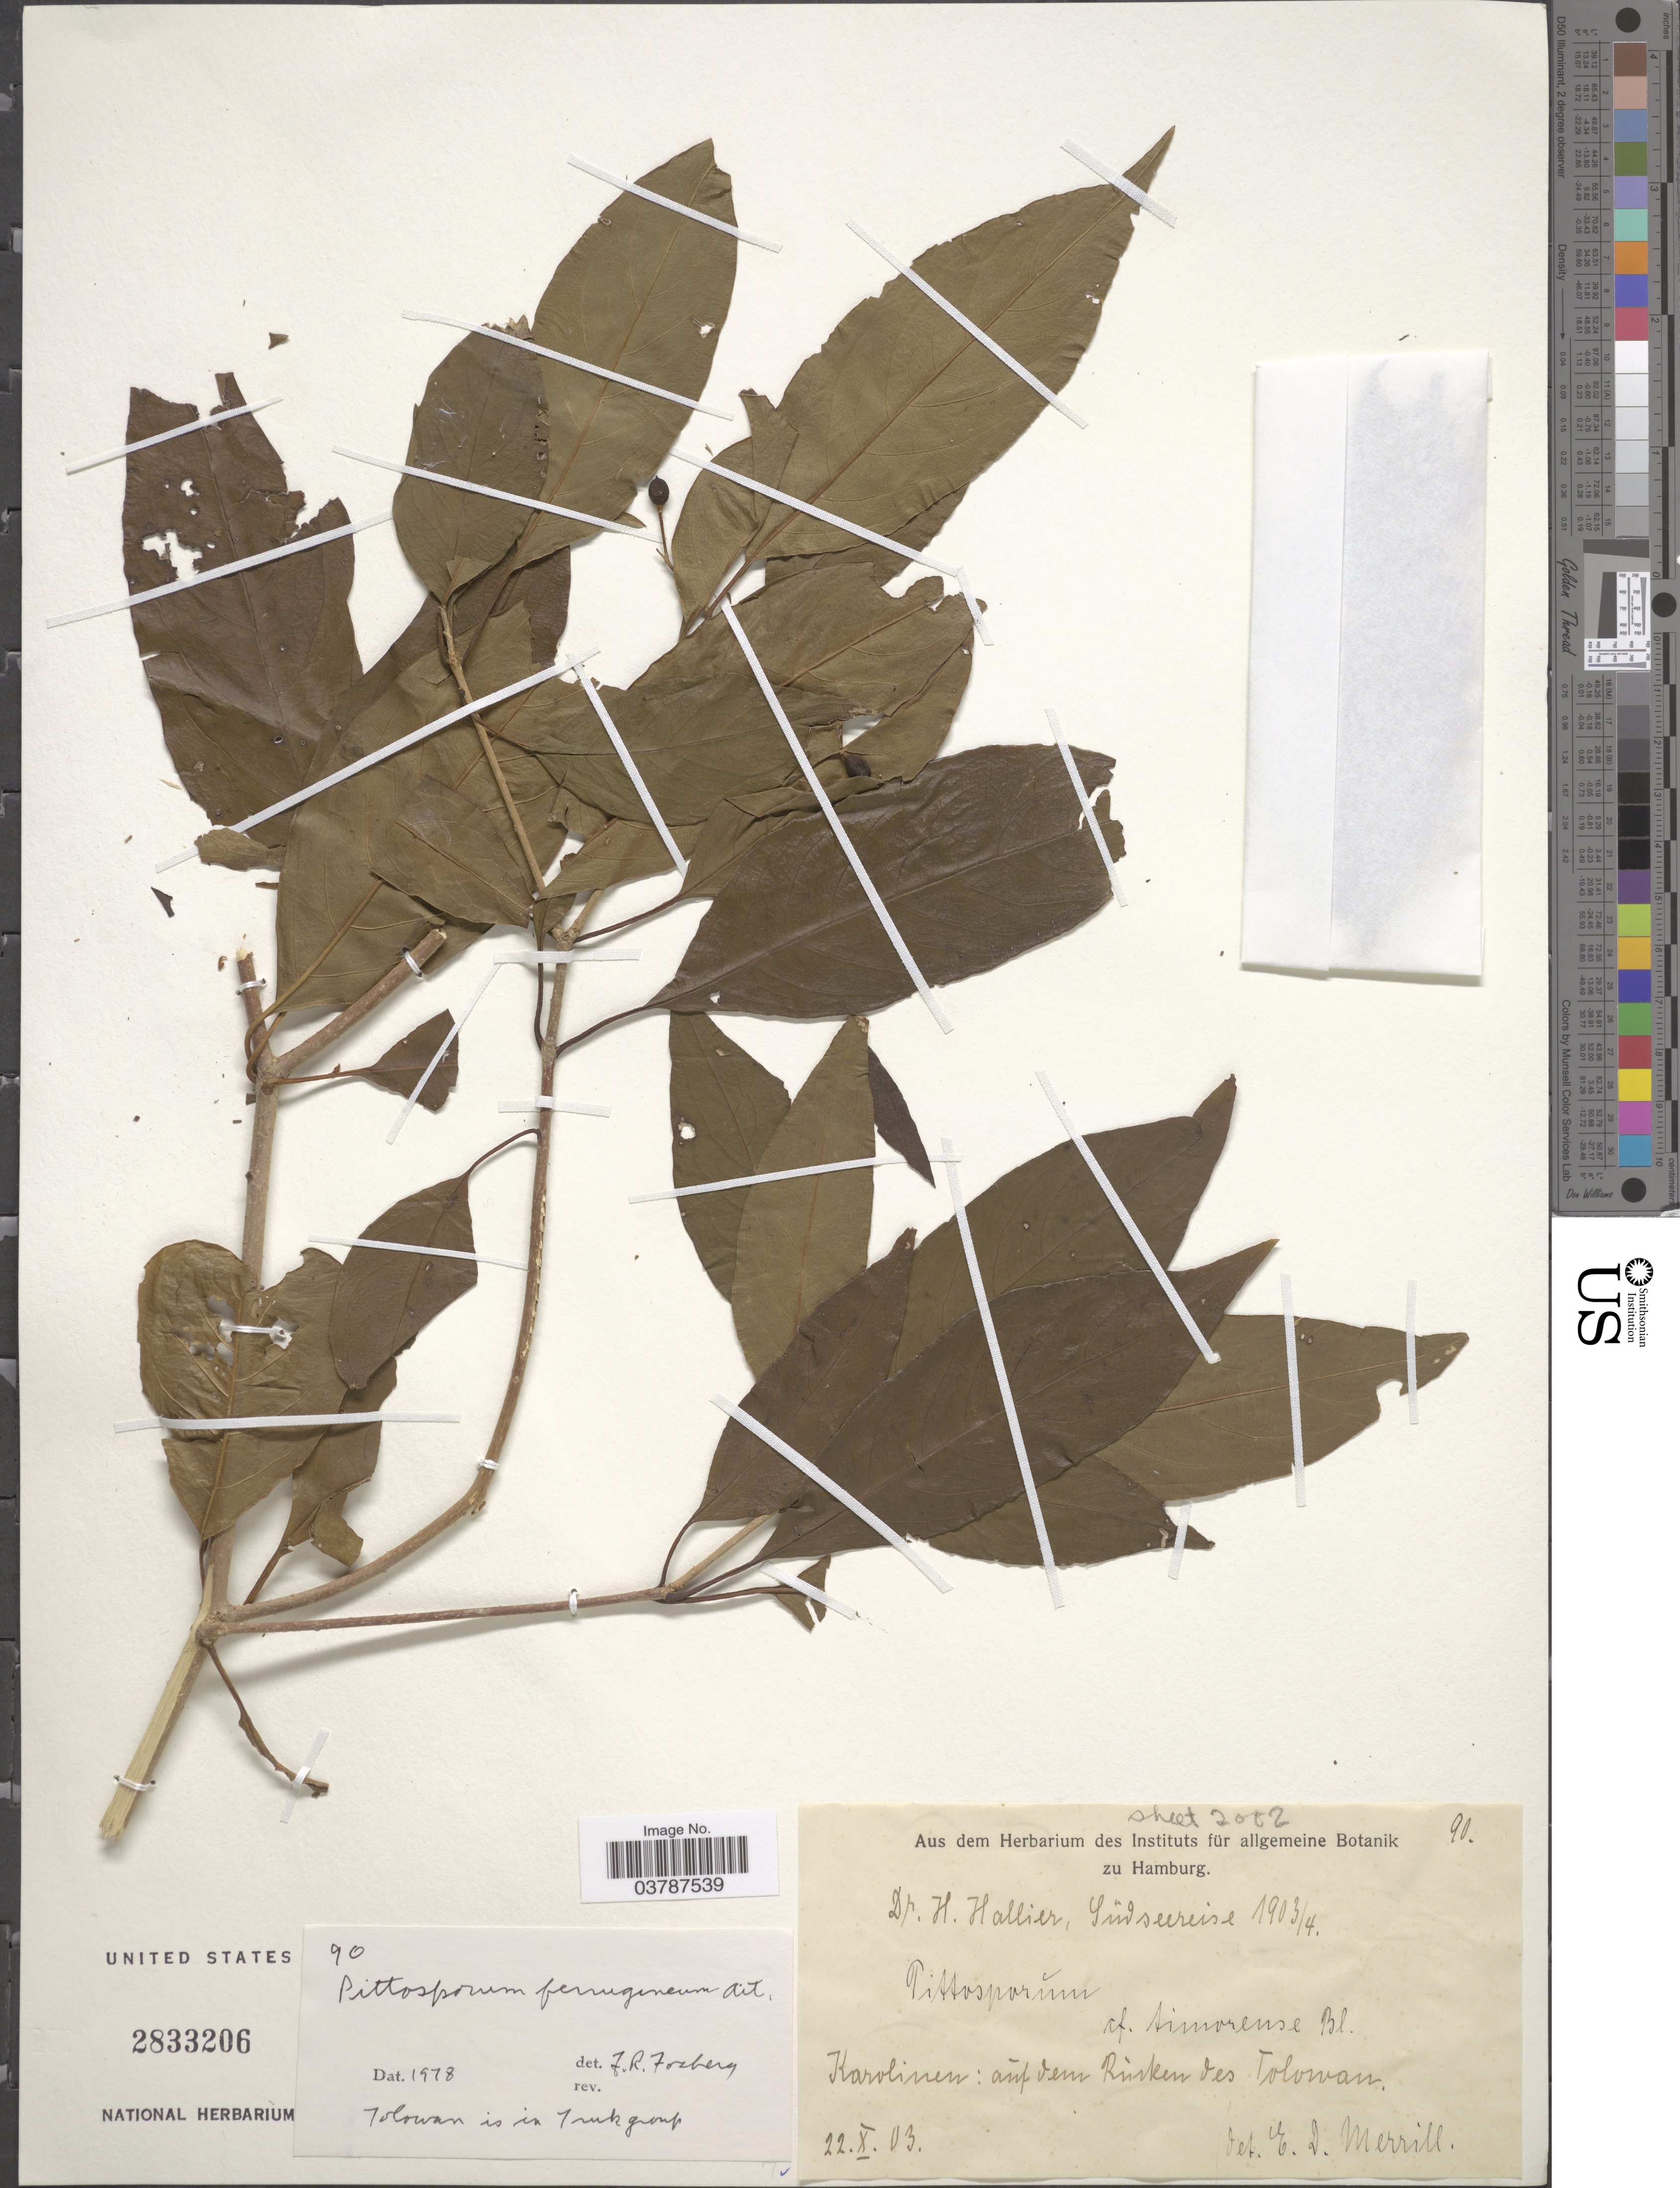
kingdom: Plantae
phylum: Tracheophyta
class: Magnoliopsida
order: Apiales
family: Pittosporaceae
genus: Pittosporum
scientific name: Pittosporum ferrugineum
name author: Dryand. ex Aiton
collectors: H. G. Hallier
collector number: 90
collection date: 1903-10-22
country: Micronesia, Federated States of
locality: Karolinen: aūf dem Rinken* des Tolowan.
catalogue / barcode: US 2833206